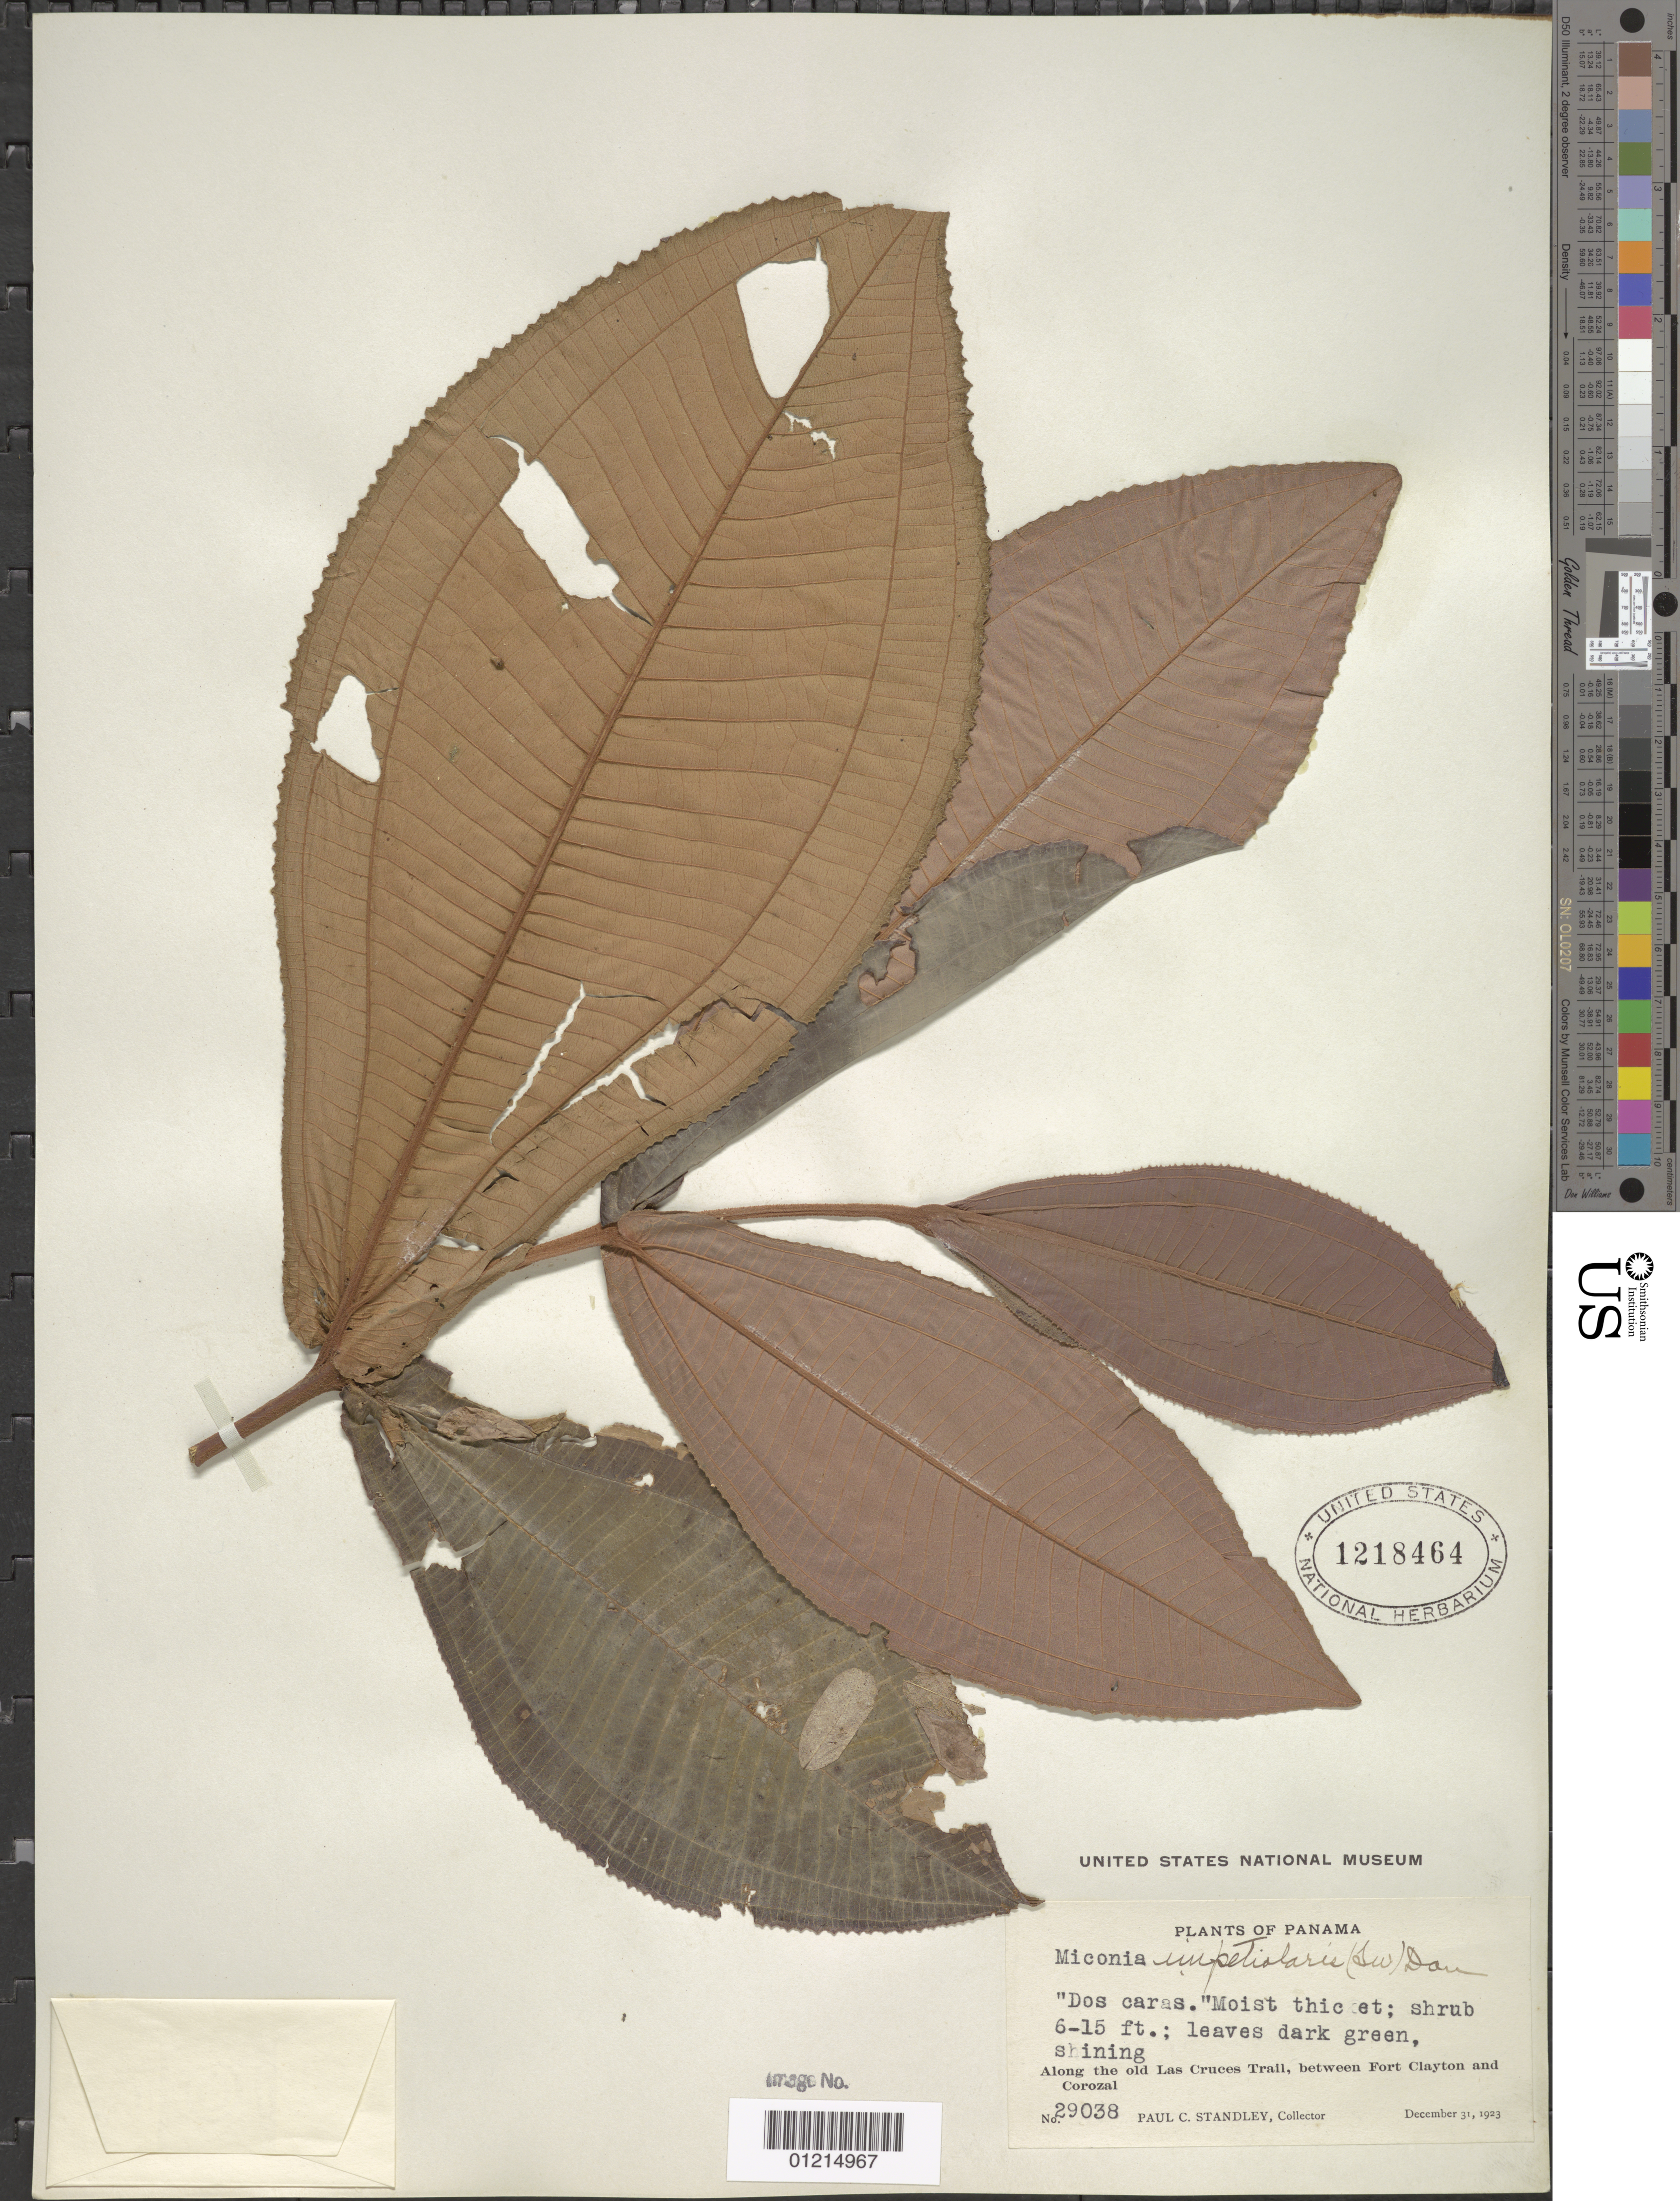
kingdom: Plantae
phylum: Tracheophyta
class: Magnoliopsida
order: Myrtales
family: Melastomataceae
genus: Miconia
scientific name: Miconia impetiolaris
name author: (Sw.) D. Don ex DC.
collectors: P. C. Standley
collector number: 29038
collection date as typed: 31 Dec 1923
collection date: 1923-12-31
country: Panama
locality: Along the old Las Cruces Trail, between Fort Clayton and Corozal.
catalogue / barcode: US 1218464